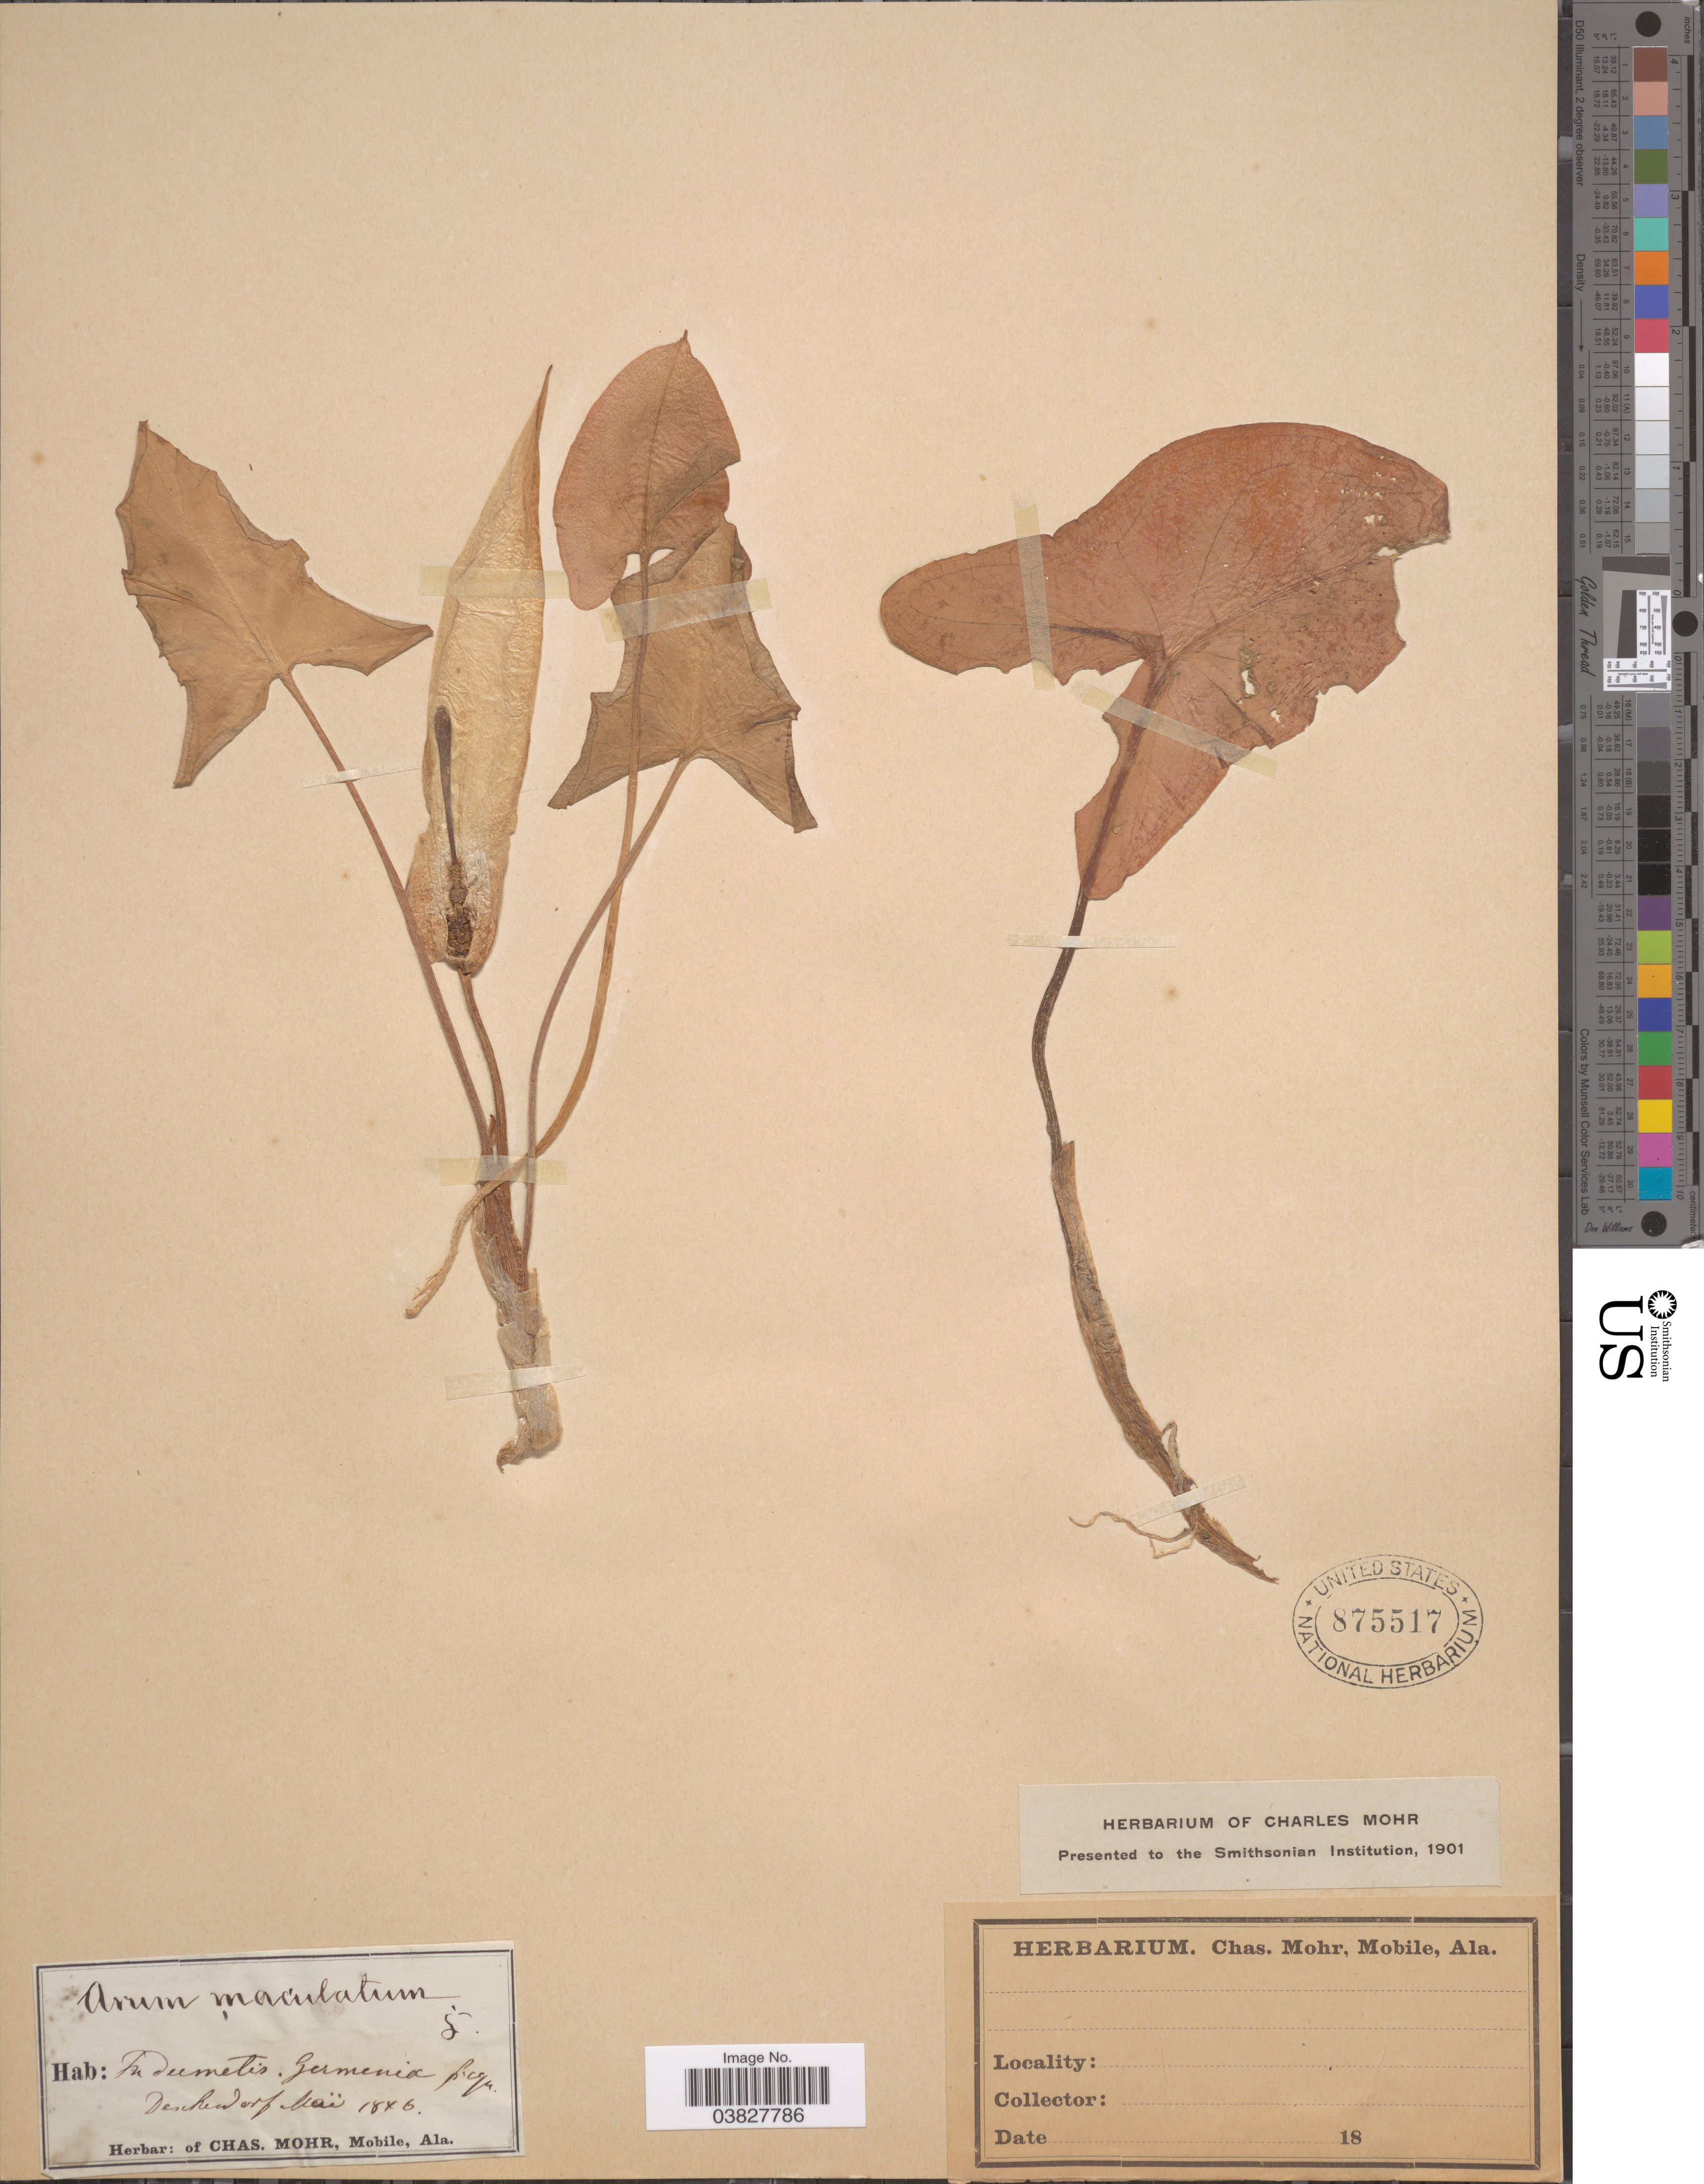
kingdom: Plantae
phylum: Tracheophyta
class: Liliopsida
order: Alismatales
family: Araceae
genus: Arum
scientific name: Arum maculatum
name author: L.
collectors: ex herb. Charles Mohr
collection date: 1846-05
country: Germany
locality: In dumetis Germenia piqu Denkenderf. [interpreted]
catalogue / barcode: US 875517